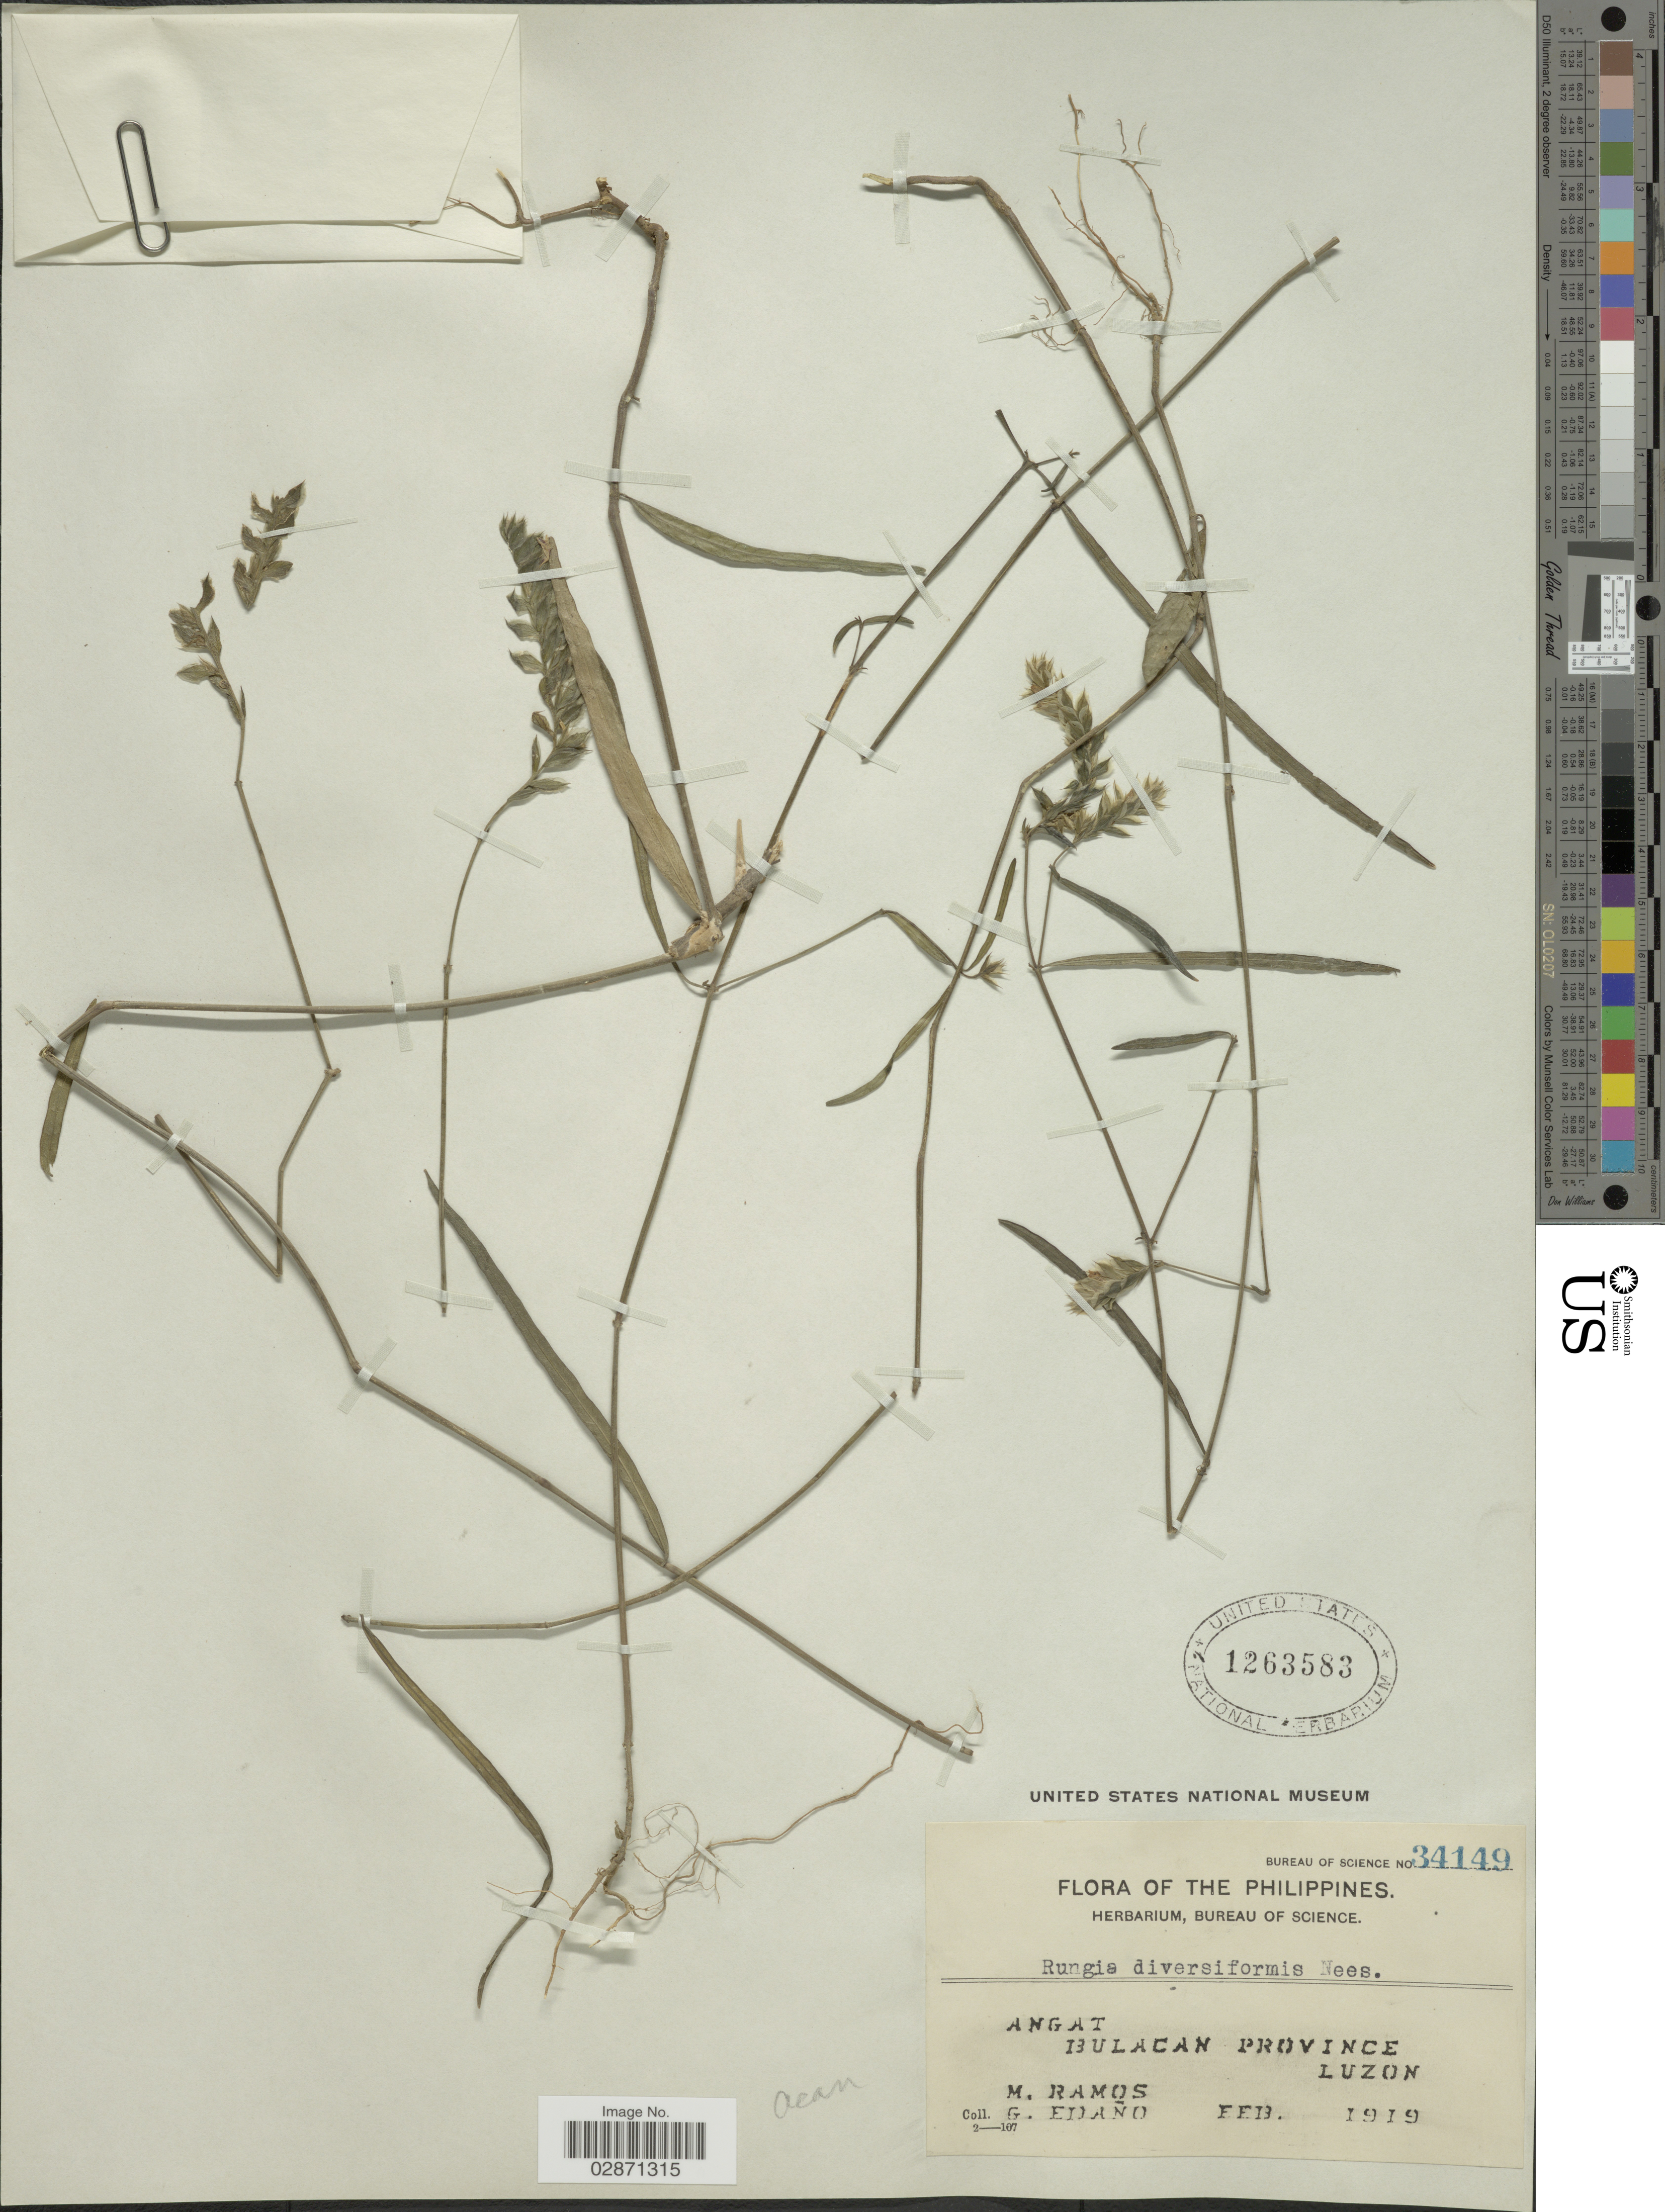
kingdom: Plantae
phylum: Tracheophyta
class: Magnoliopsida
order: Lamiales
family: Acanthaceae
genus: Rungia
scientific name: Rungia diversiformis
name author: Nees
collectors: M. Ramos & G. Edaño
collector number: Bureau of Science 34149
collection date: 1919-02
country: Philippines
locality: Angat. Bulacan Province. Luzon.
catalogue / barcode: US 1263583